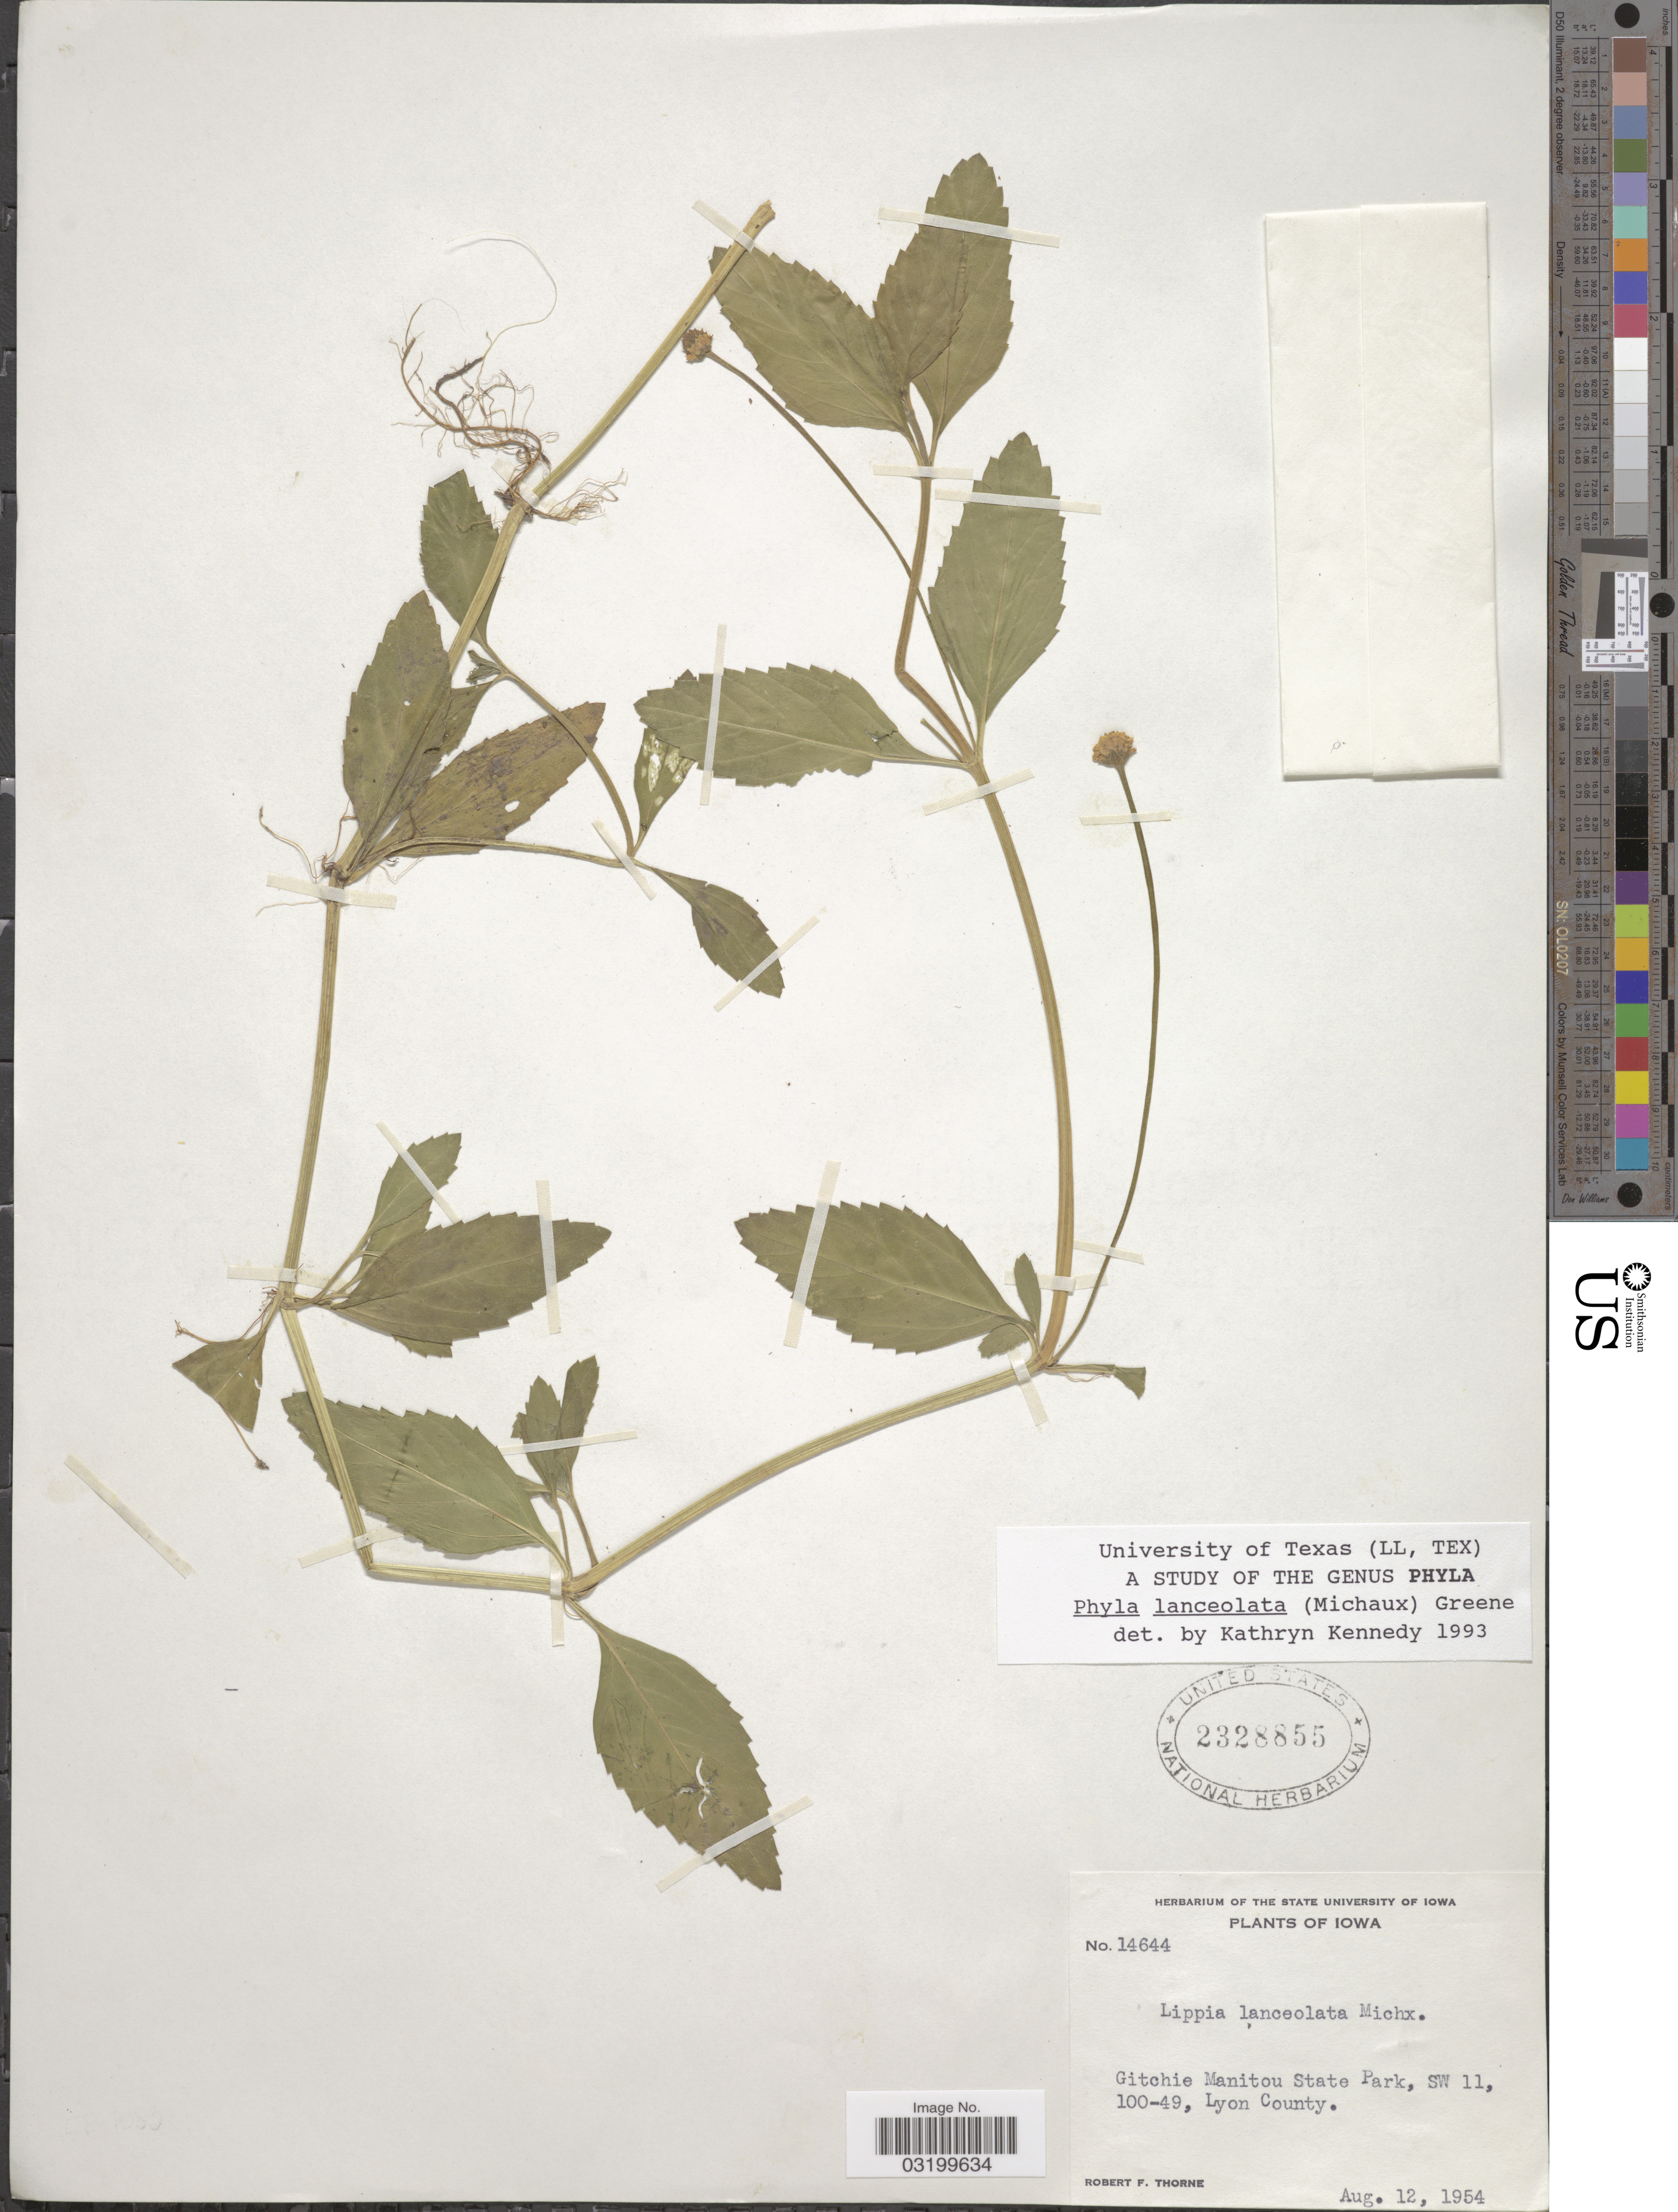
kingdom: Plantae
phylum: Tracheophyta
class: Magnoliopsida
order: Lamiales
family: Verbenaceae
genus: Phyla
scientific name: Phyla lanceolata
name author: (Michx.) Greene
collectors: R. F. Thorne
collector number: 14644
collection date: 1954-08-12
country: United States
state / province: Iowa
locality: Gitchie Manitou State Park, SW 11, 100-49, Lyon County.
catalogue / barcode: US 2328855